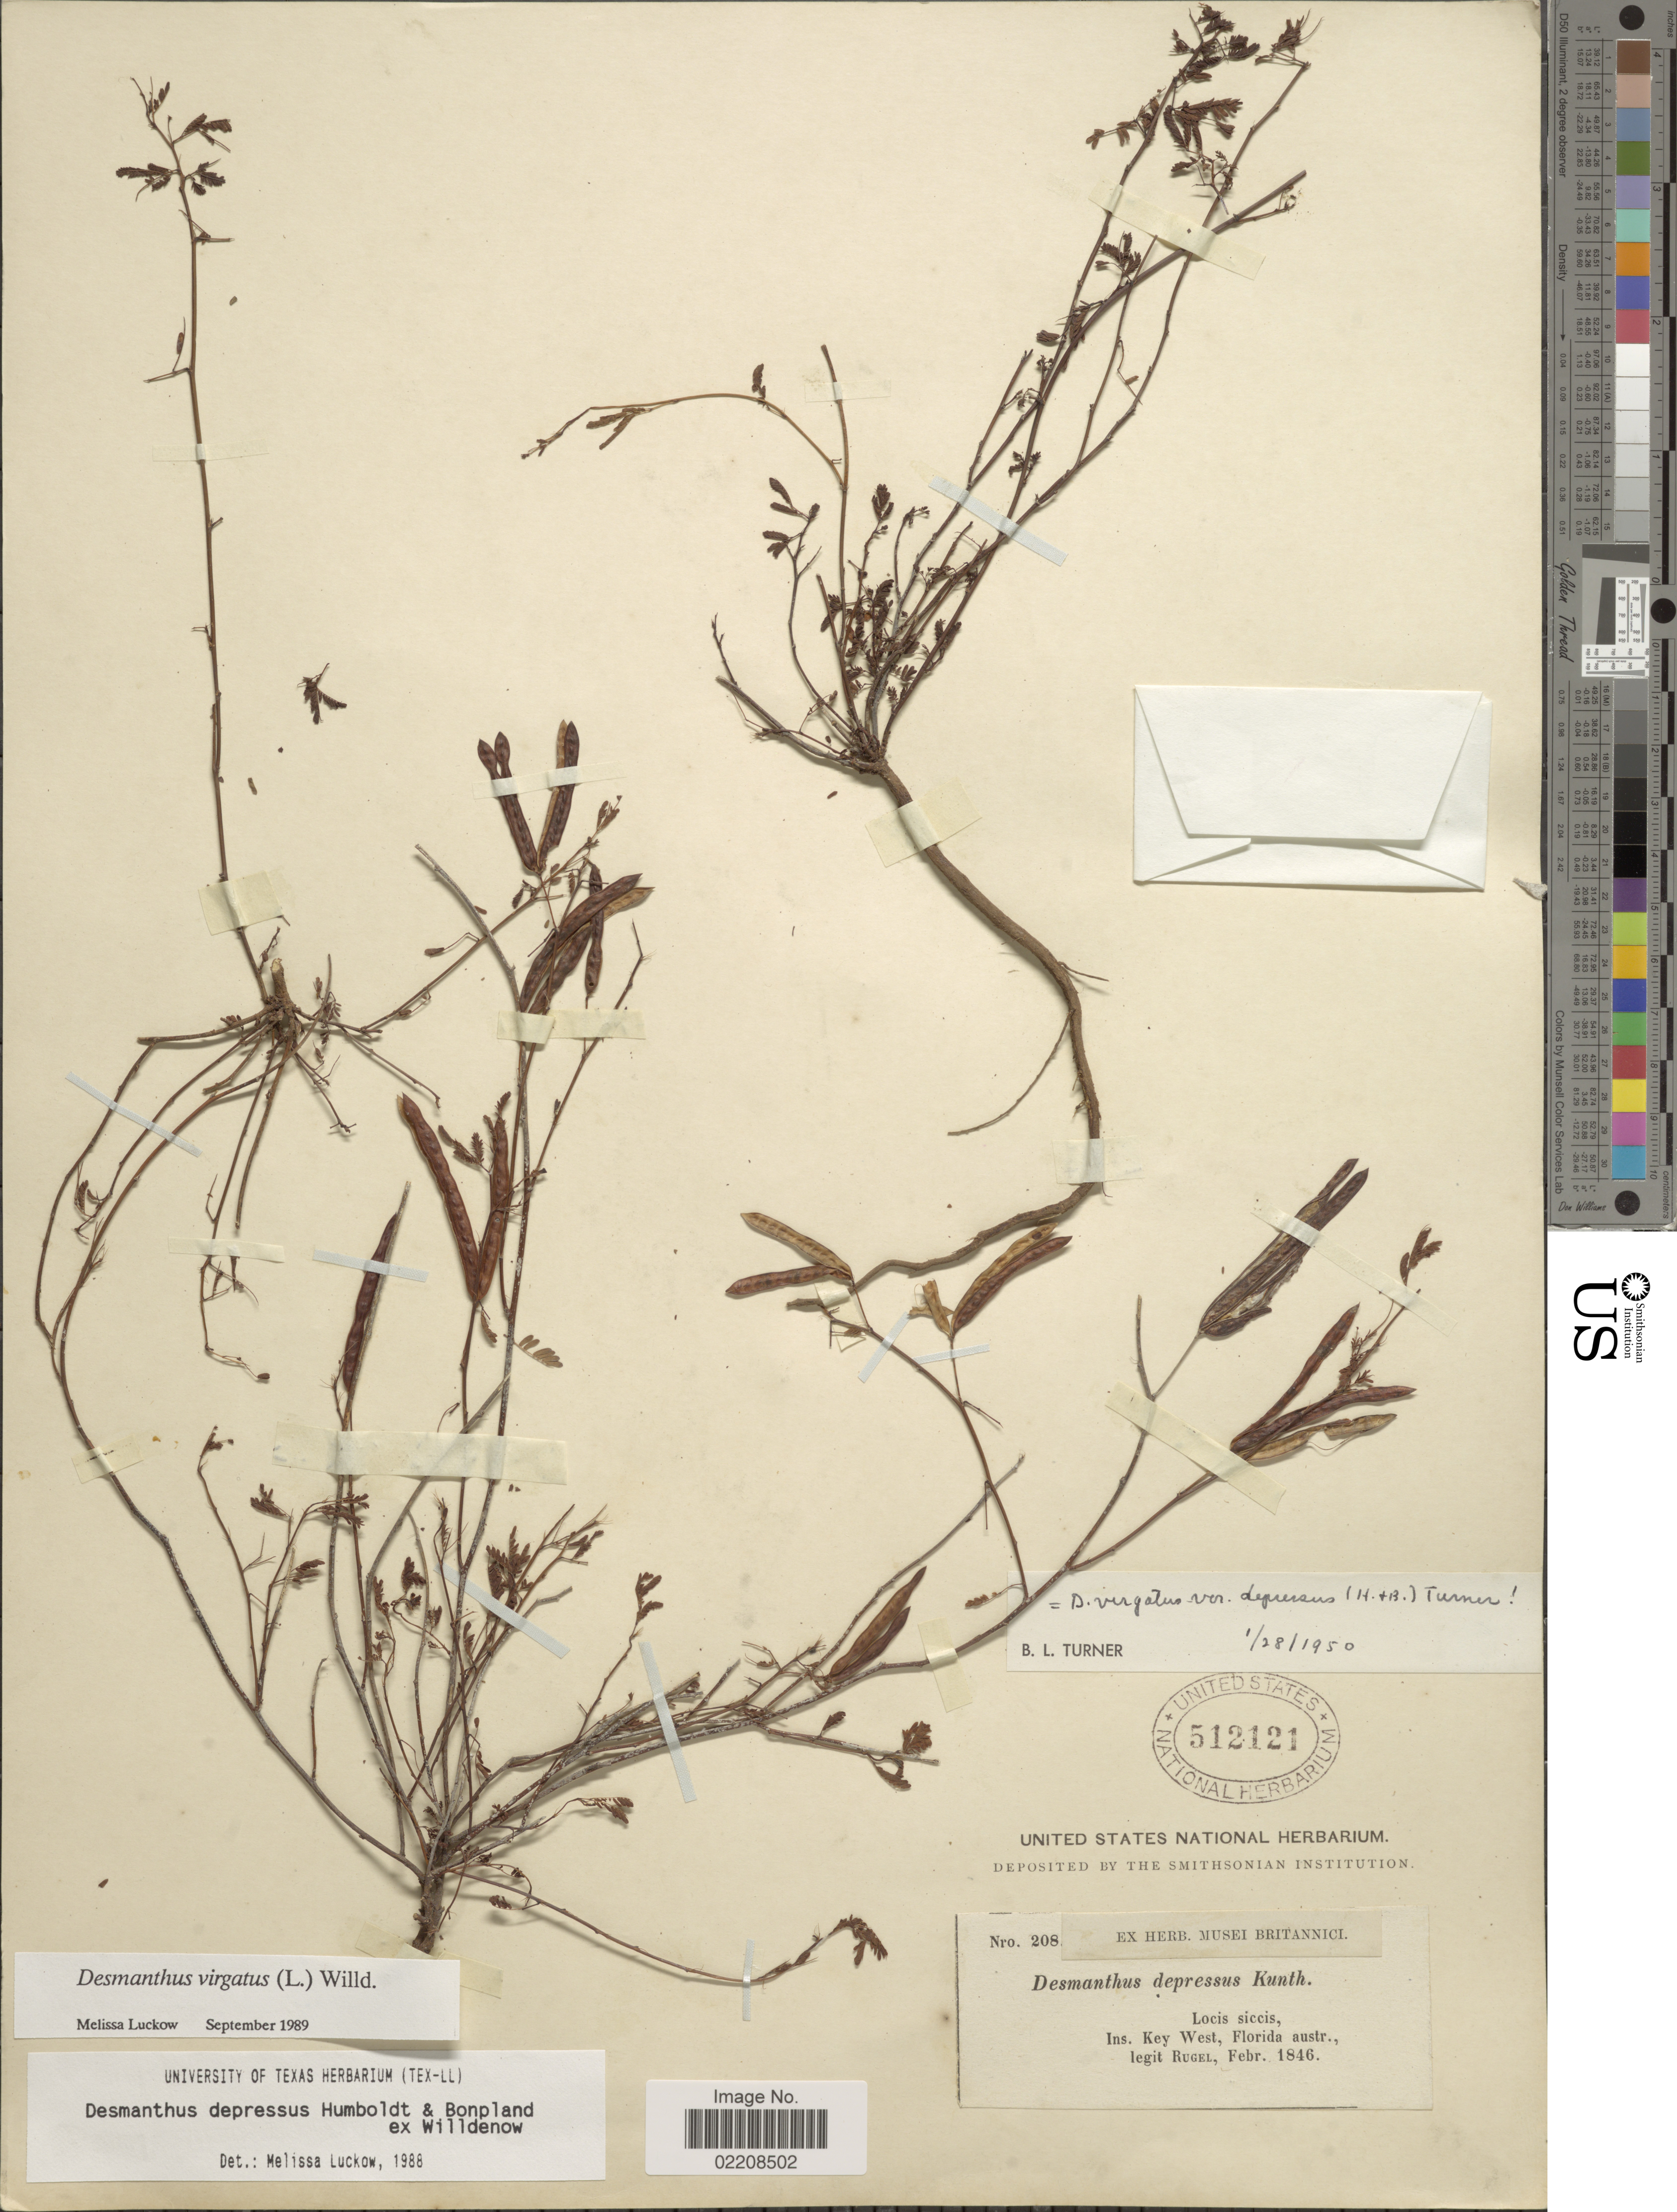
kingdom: Plantae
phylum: Tracheophyta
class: Magnoliopsida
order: Fabales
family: Fabaceae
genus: Desmanthus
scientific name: Desmanthus virgatus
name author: (L.) Willd.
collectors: Rugel, --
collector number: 208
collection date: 1846-02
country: United States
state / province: Florida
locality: Locis siccis, Ins. Key West, Florida austr.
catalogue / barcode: US 512121